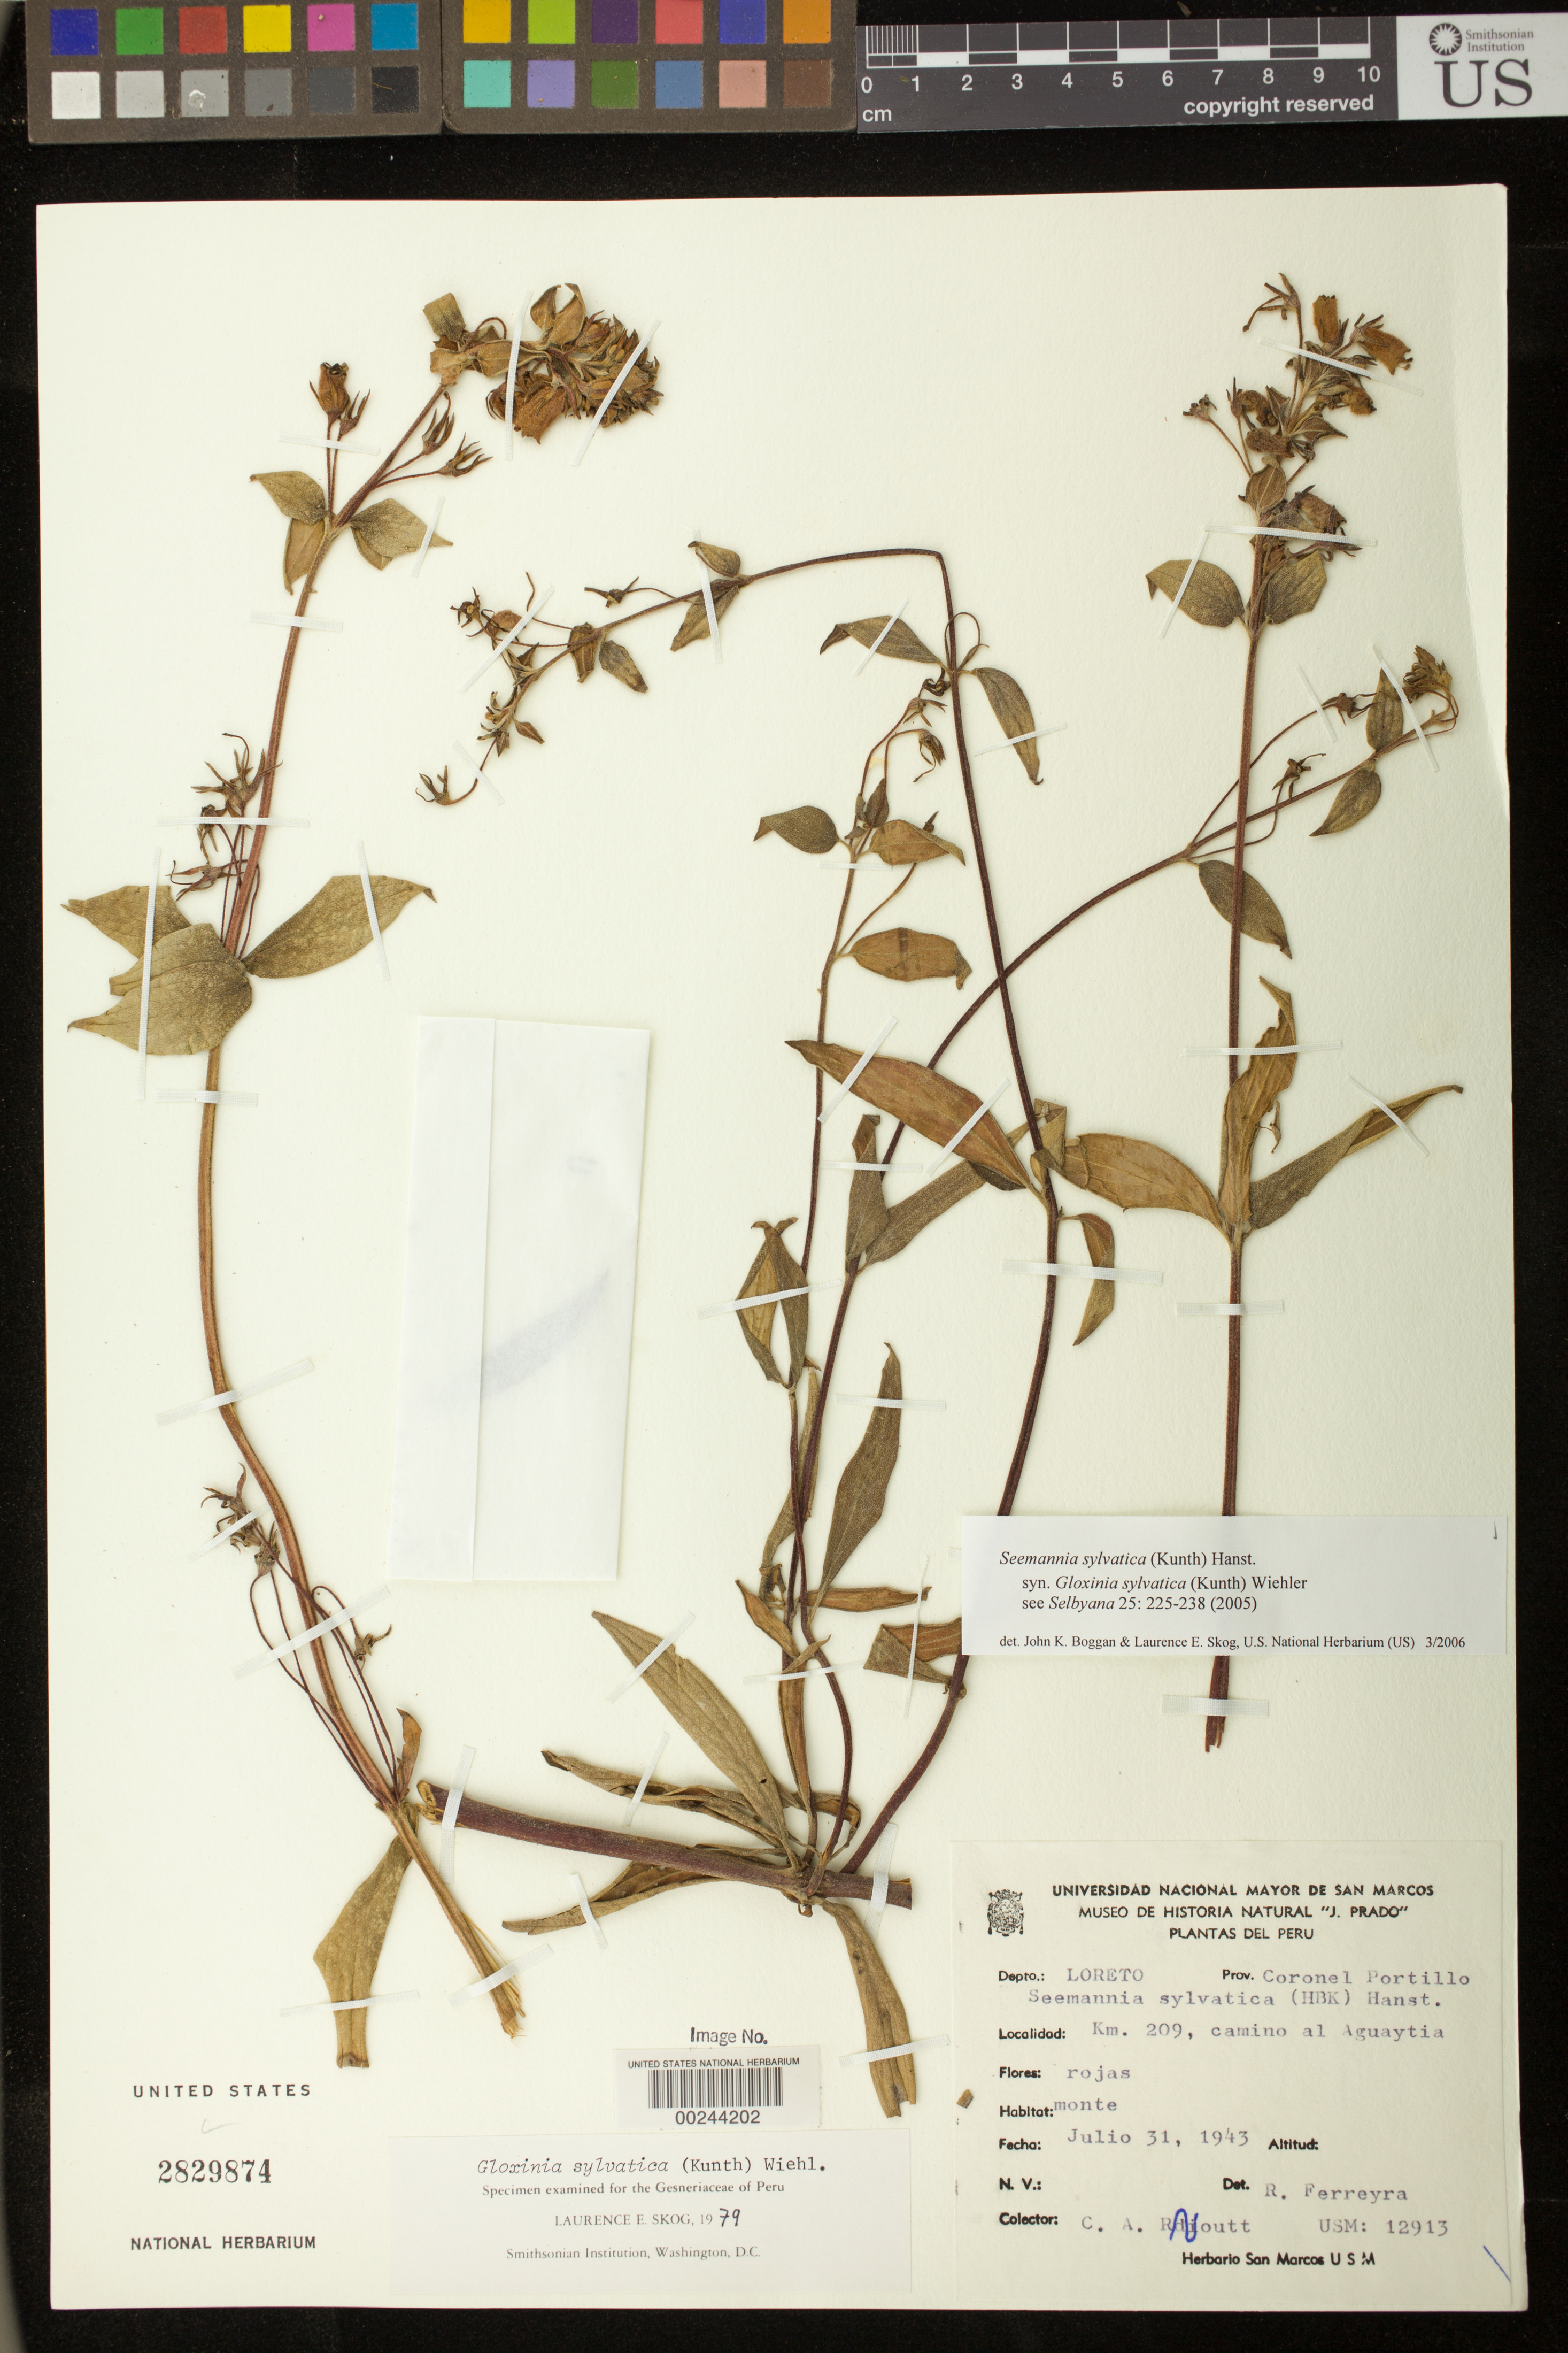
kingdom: Plantae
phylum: Tracheophyta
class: Magnoliopsida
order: Lamiales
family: Gesneriaceae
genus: Seemannia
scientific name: Seemannia sylvatica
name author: (Kunth) Hanst.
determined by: Boggan, J. K.; Skog, L. E.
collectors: C. Ridoutt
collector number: USM 12913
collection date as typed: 31 Jul 1943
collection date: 1943-07-31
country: Peru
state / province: Loreto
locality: Prov. Coronel Portillo; km 209, road to Aguaytia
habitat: Forest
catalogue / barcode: US 2829874